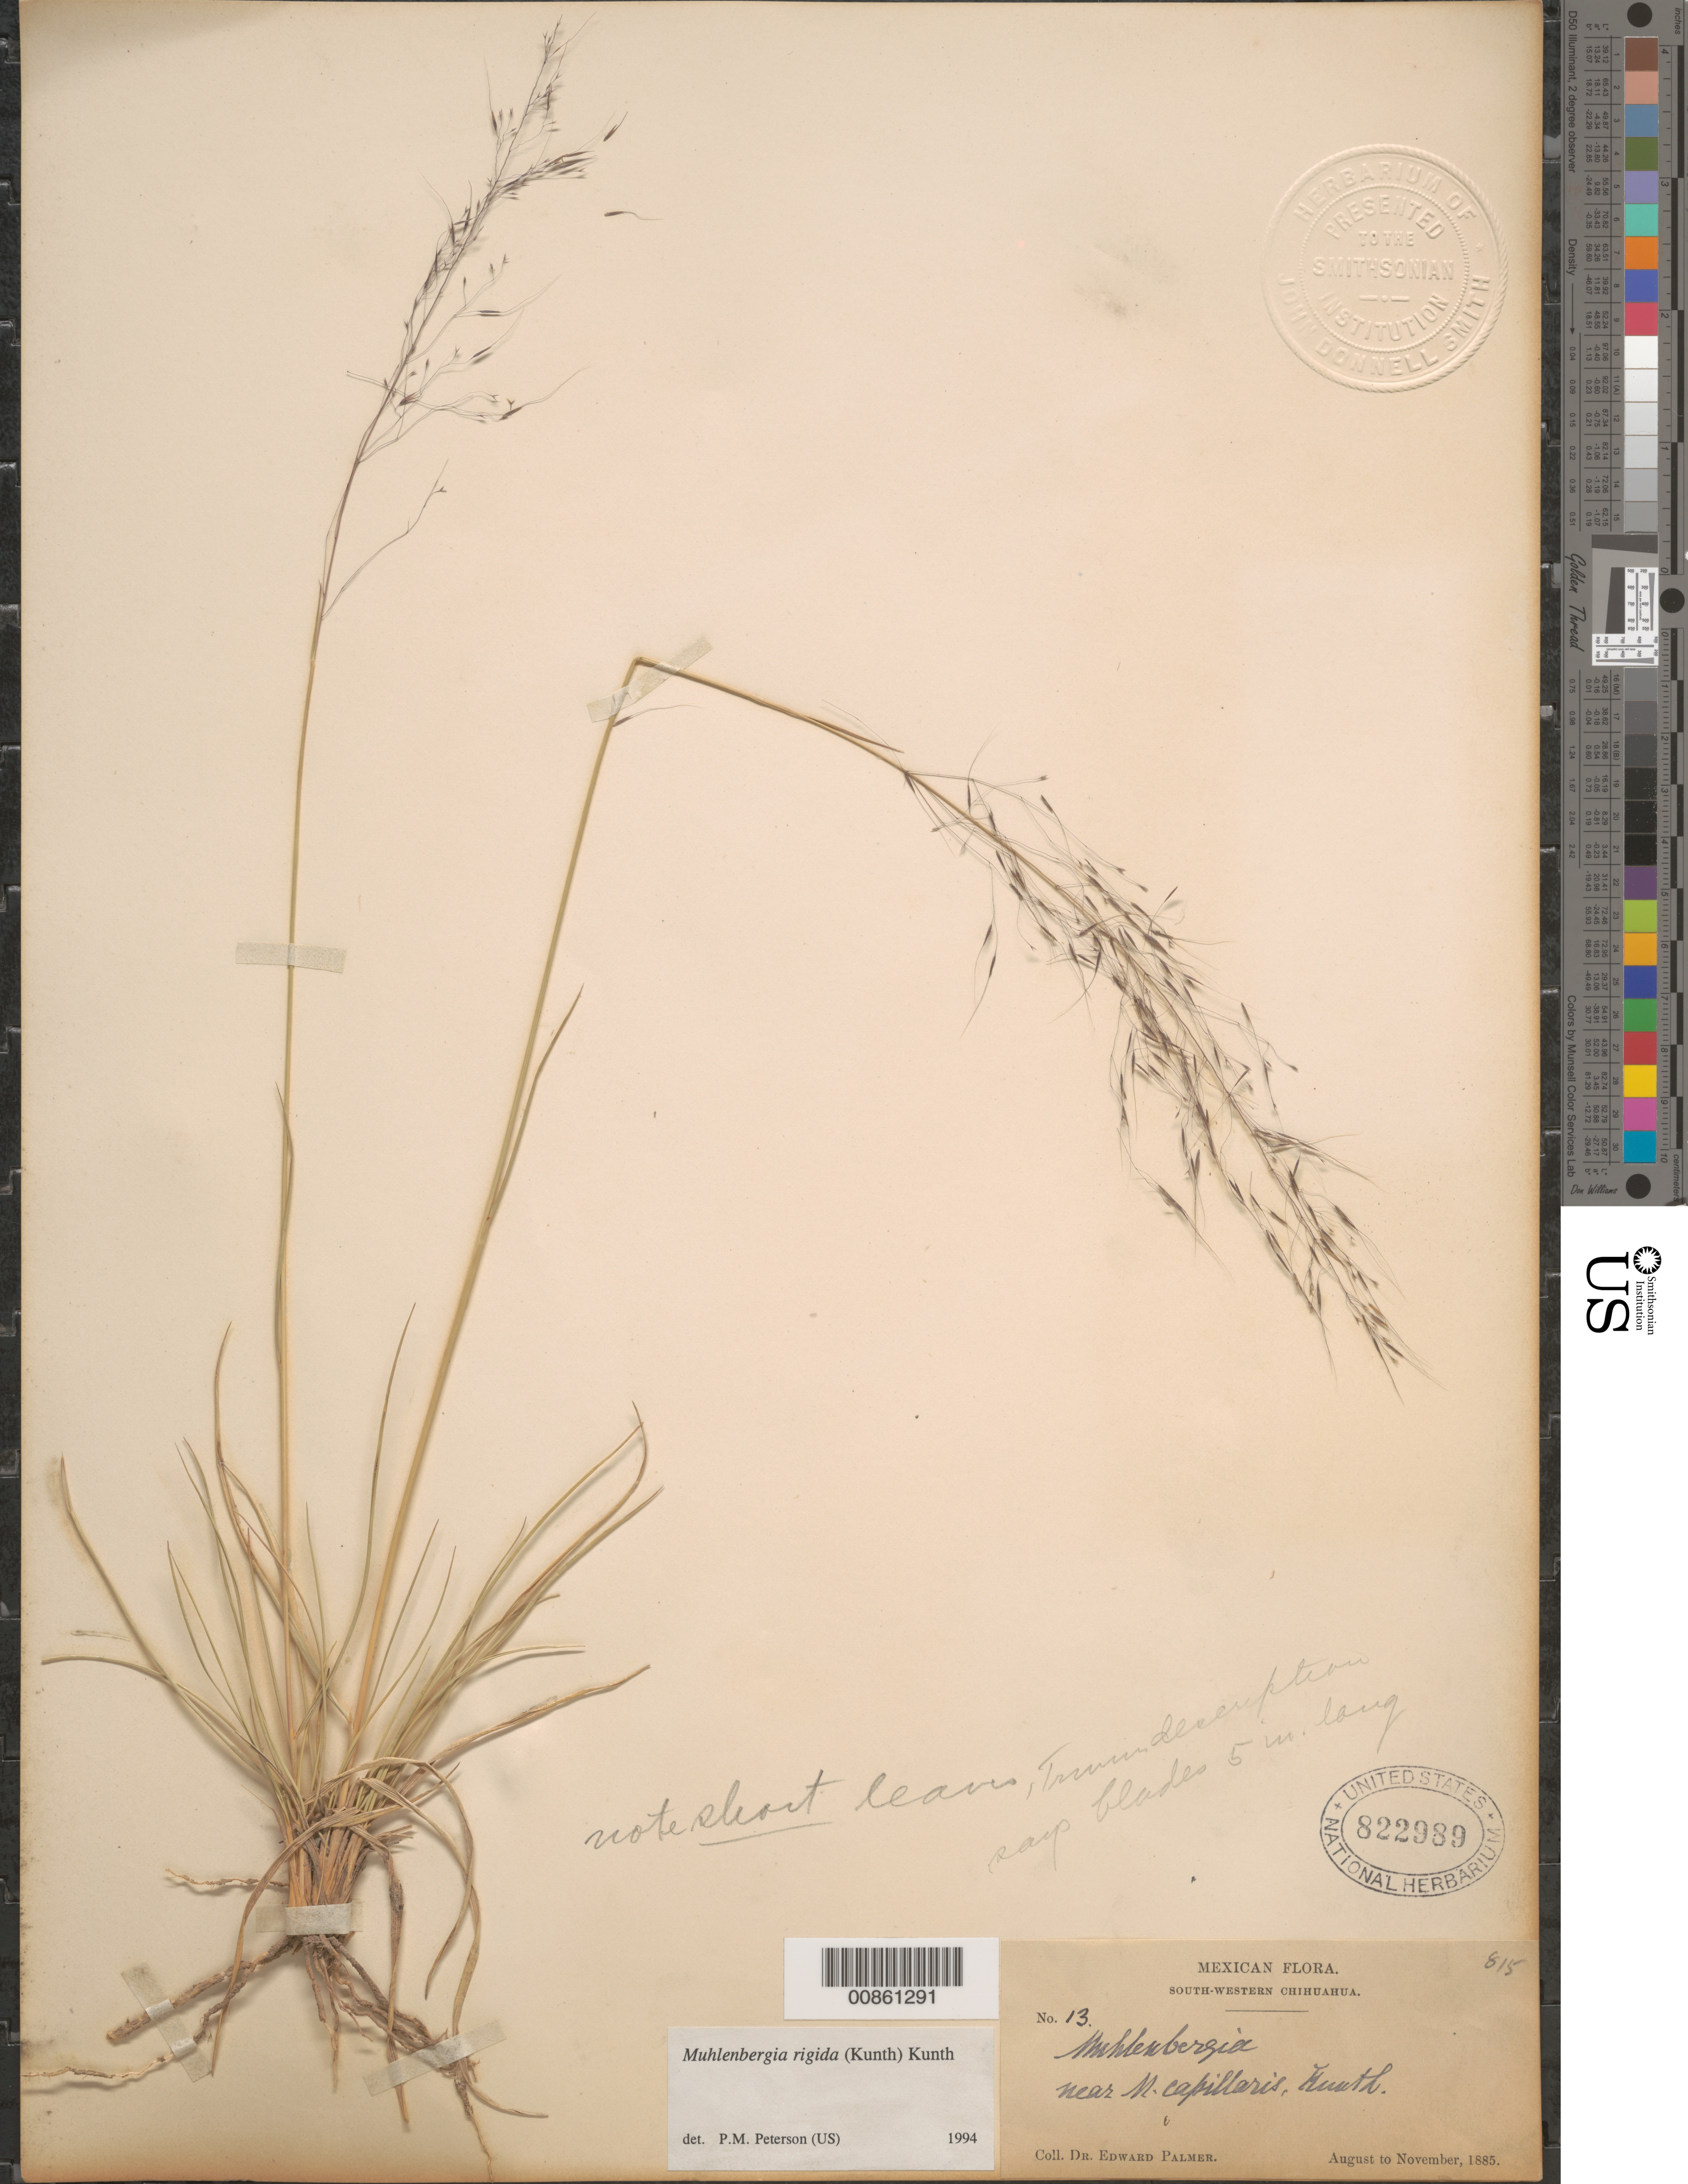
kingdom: Plantae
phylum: Tracheophyta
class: Liliopsida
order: Poales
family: Poaceae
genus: Muhlenbergia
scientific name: Muhlenbergia rigida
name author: (Kunth) Kunth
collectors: E. Palmer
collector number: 13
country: Mexico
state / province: Chihuahua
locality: Southestern Chihuahua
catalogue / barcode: US 822989